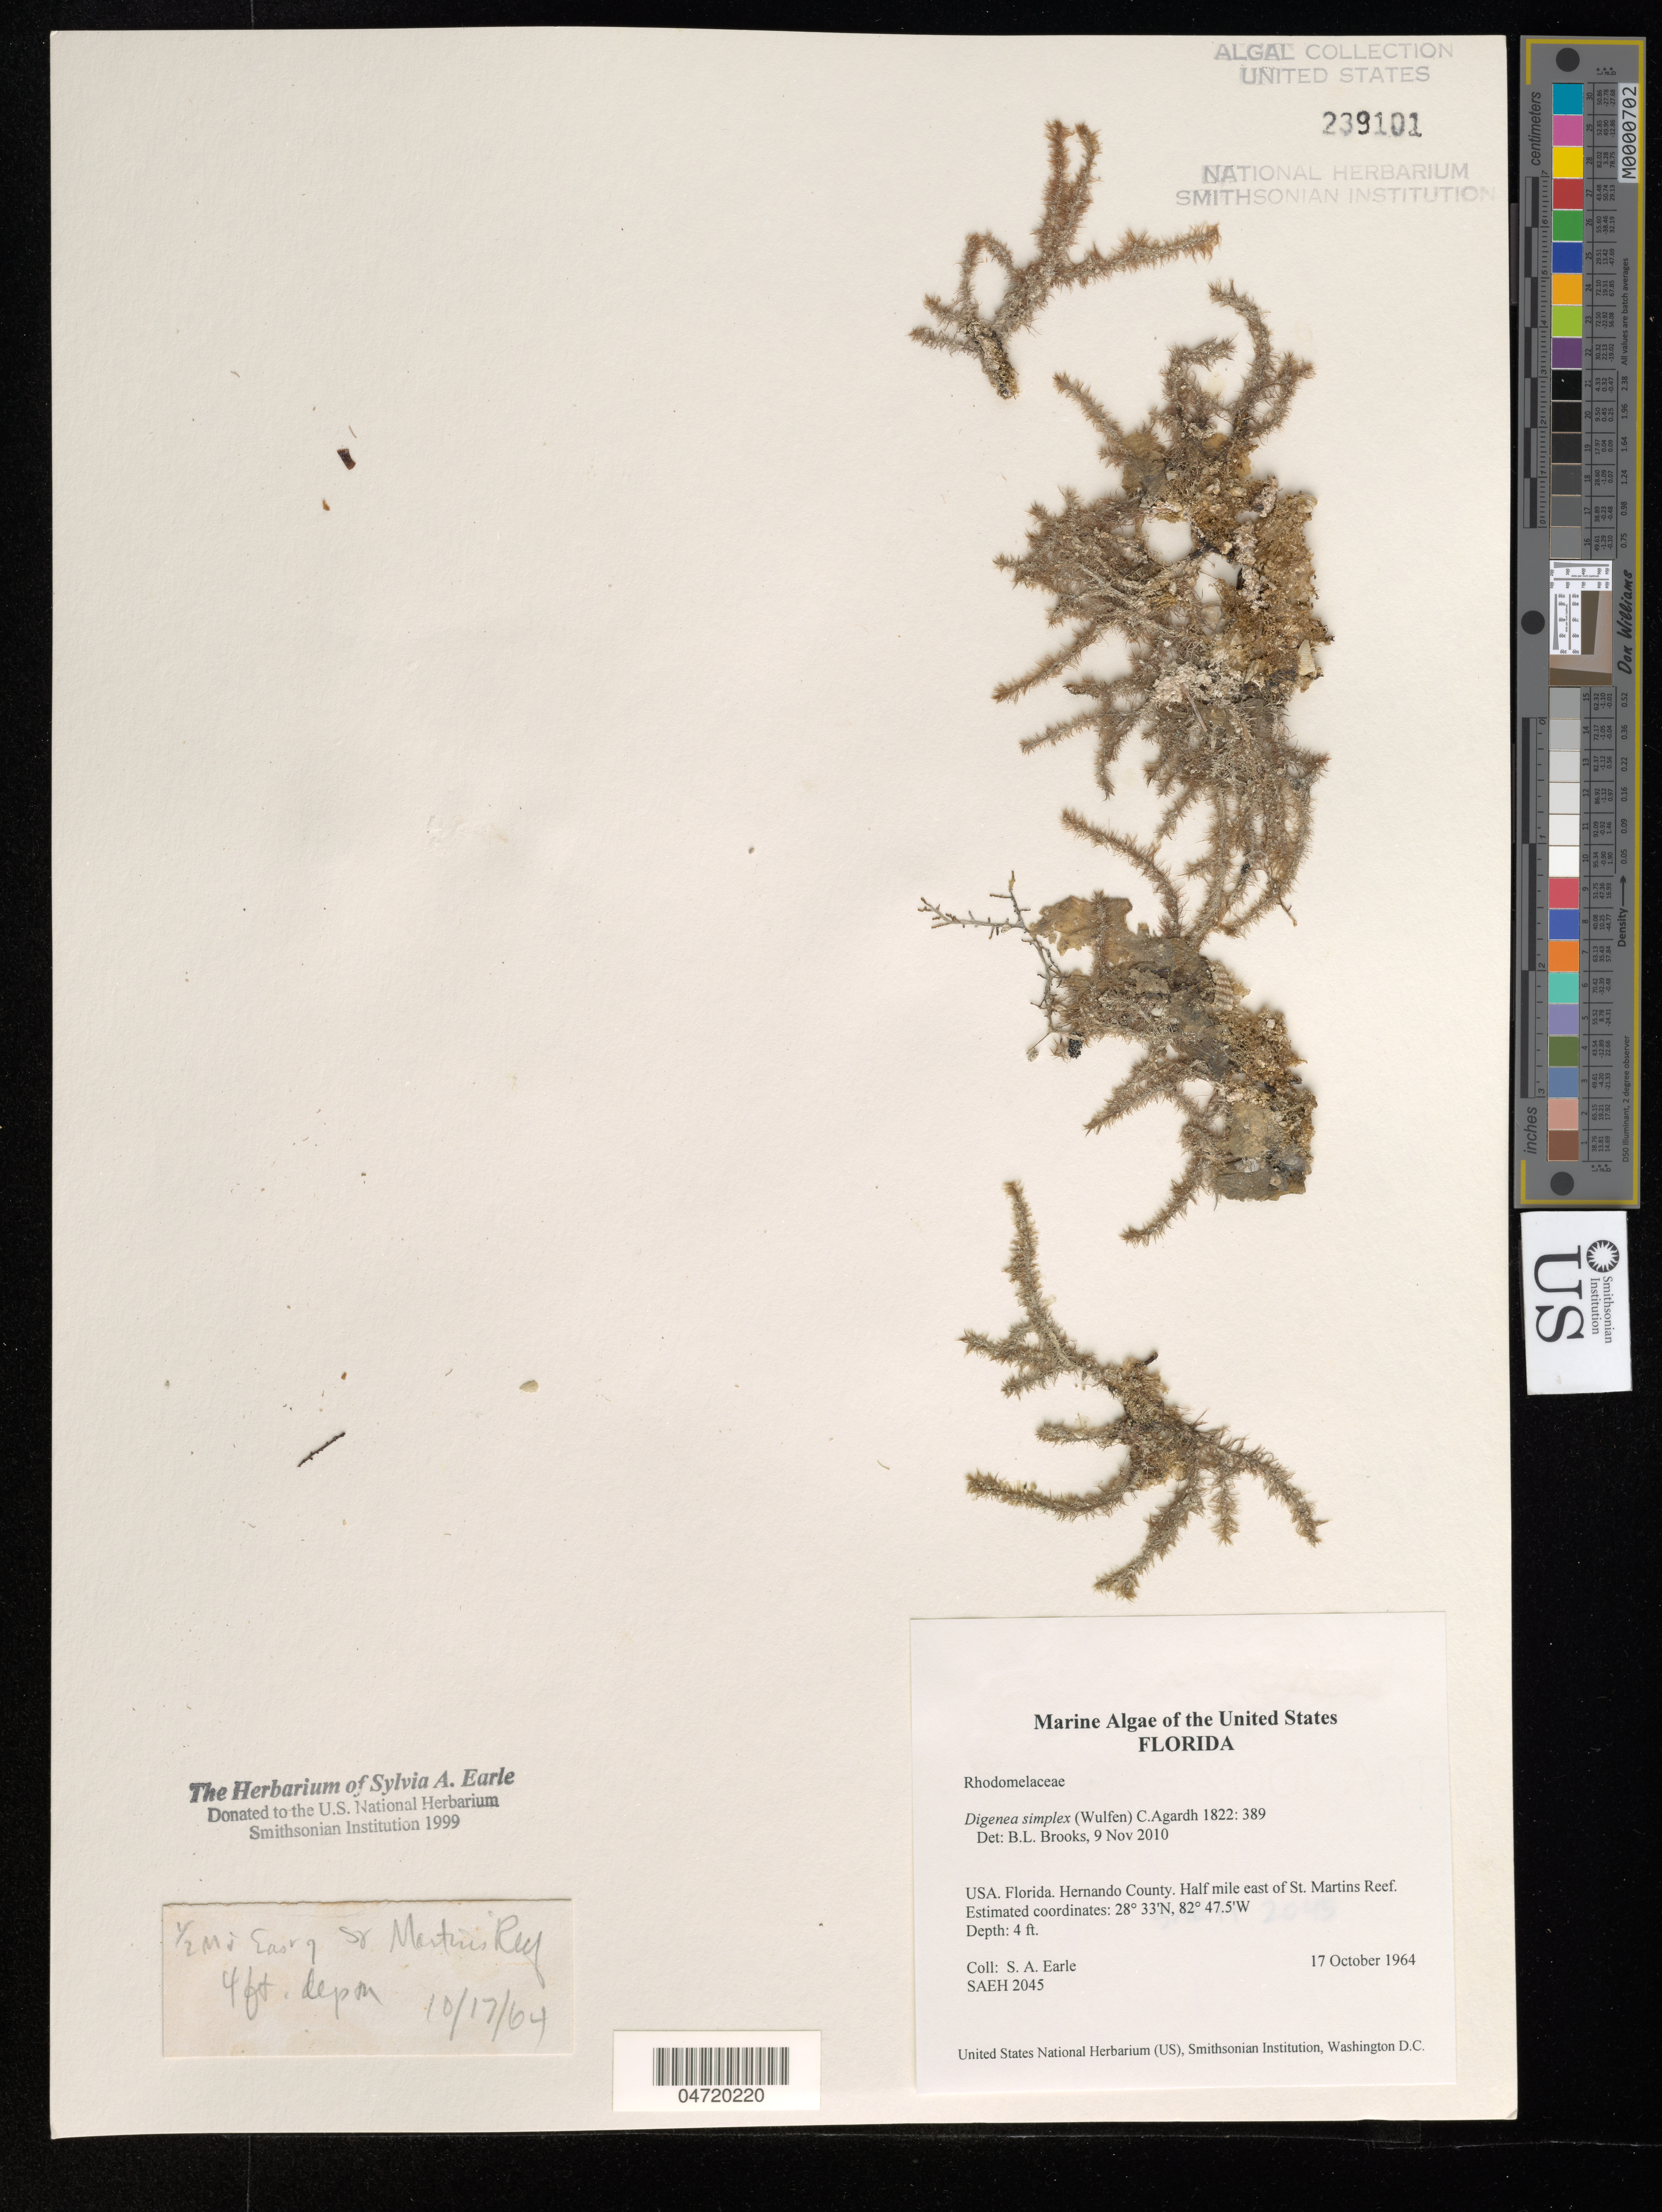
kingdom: Plantae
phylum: Rhodophyta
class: Florideophyceae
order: Ceramiales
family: Rhodomelaceae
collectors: S. A. Earle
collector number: SAEH 2045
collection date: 1964-10-17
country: United States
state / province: Florida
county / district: Hernando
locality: Hernando County. Half mile east of St. Martins Reef.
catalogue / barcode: US 239101